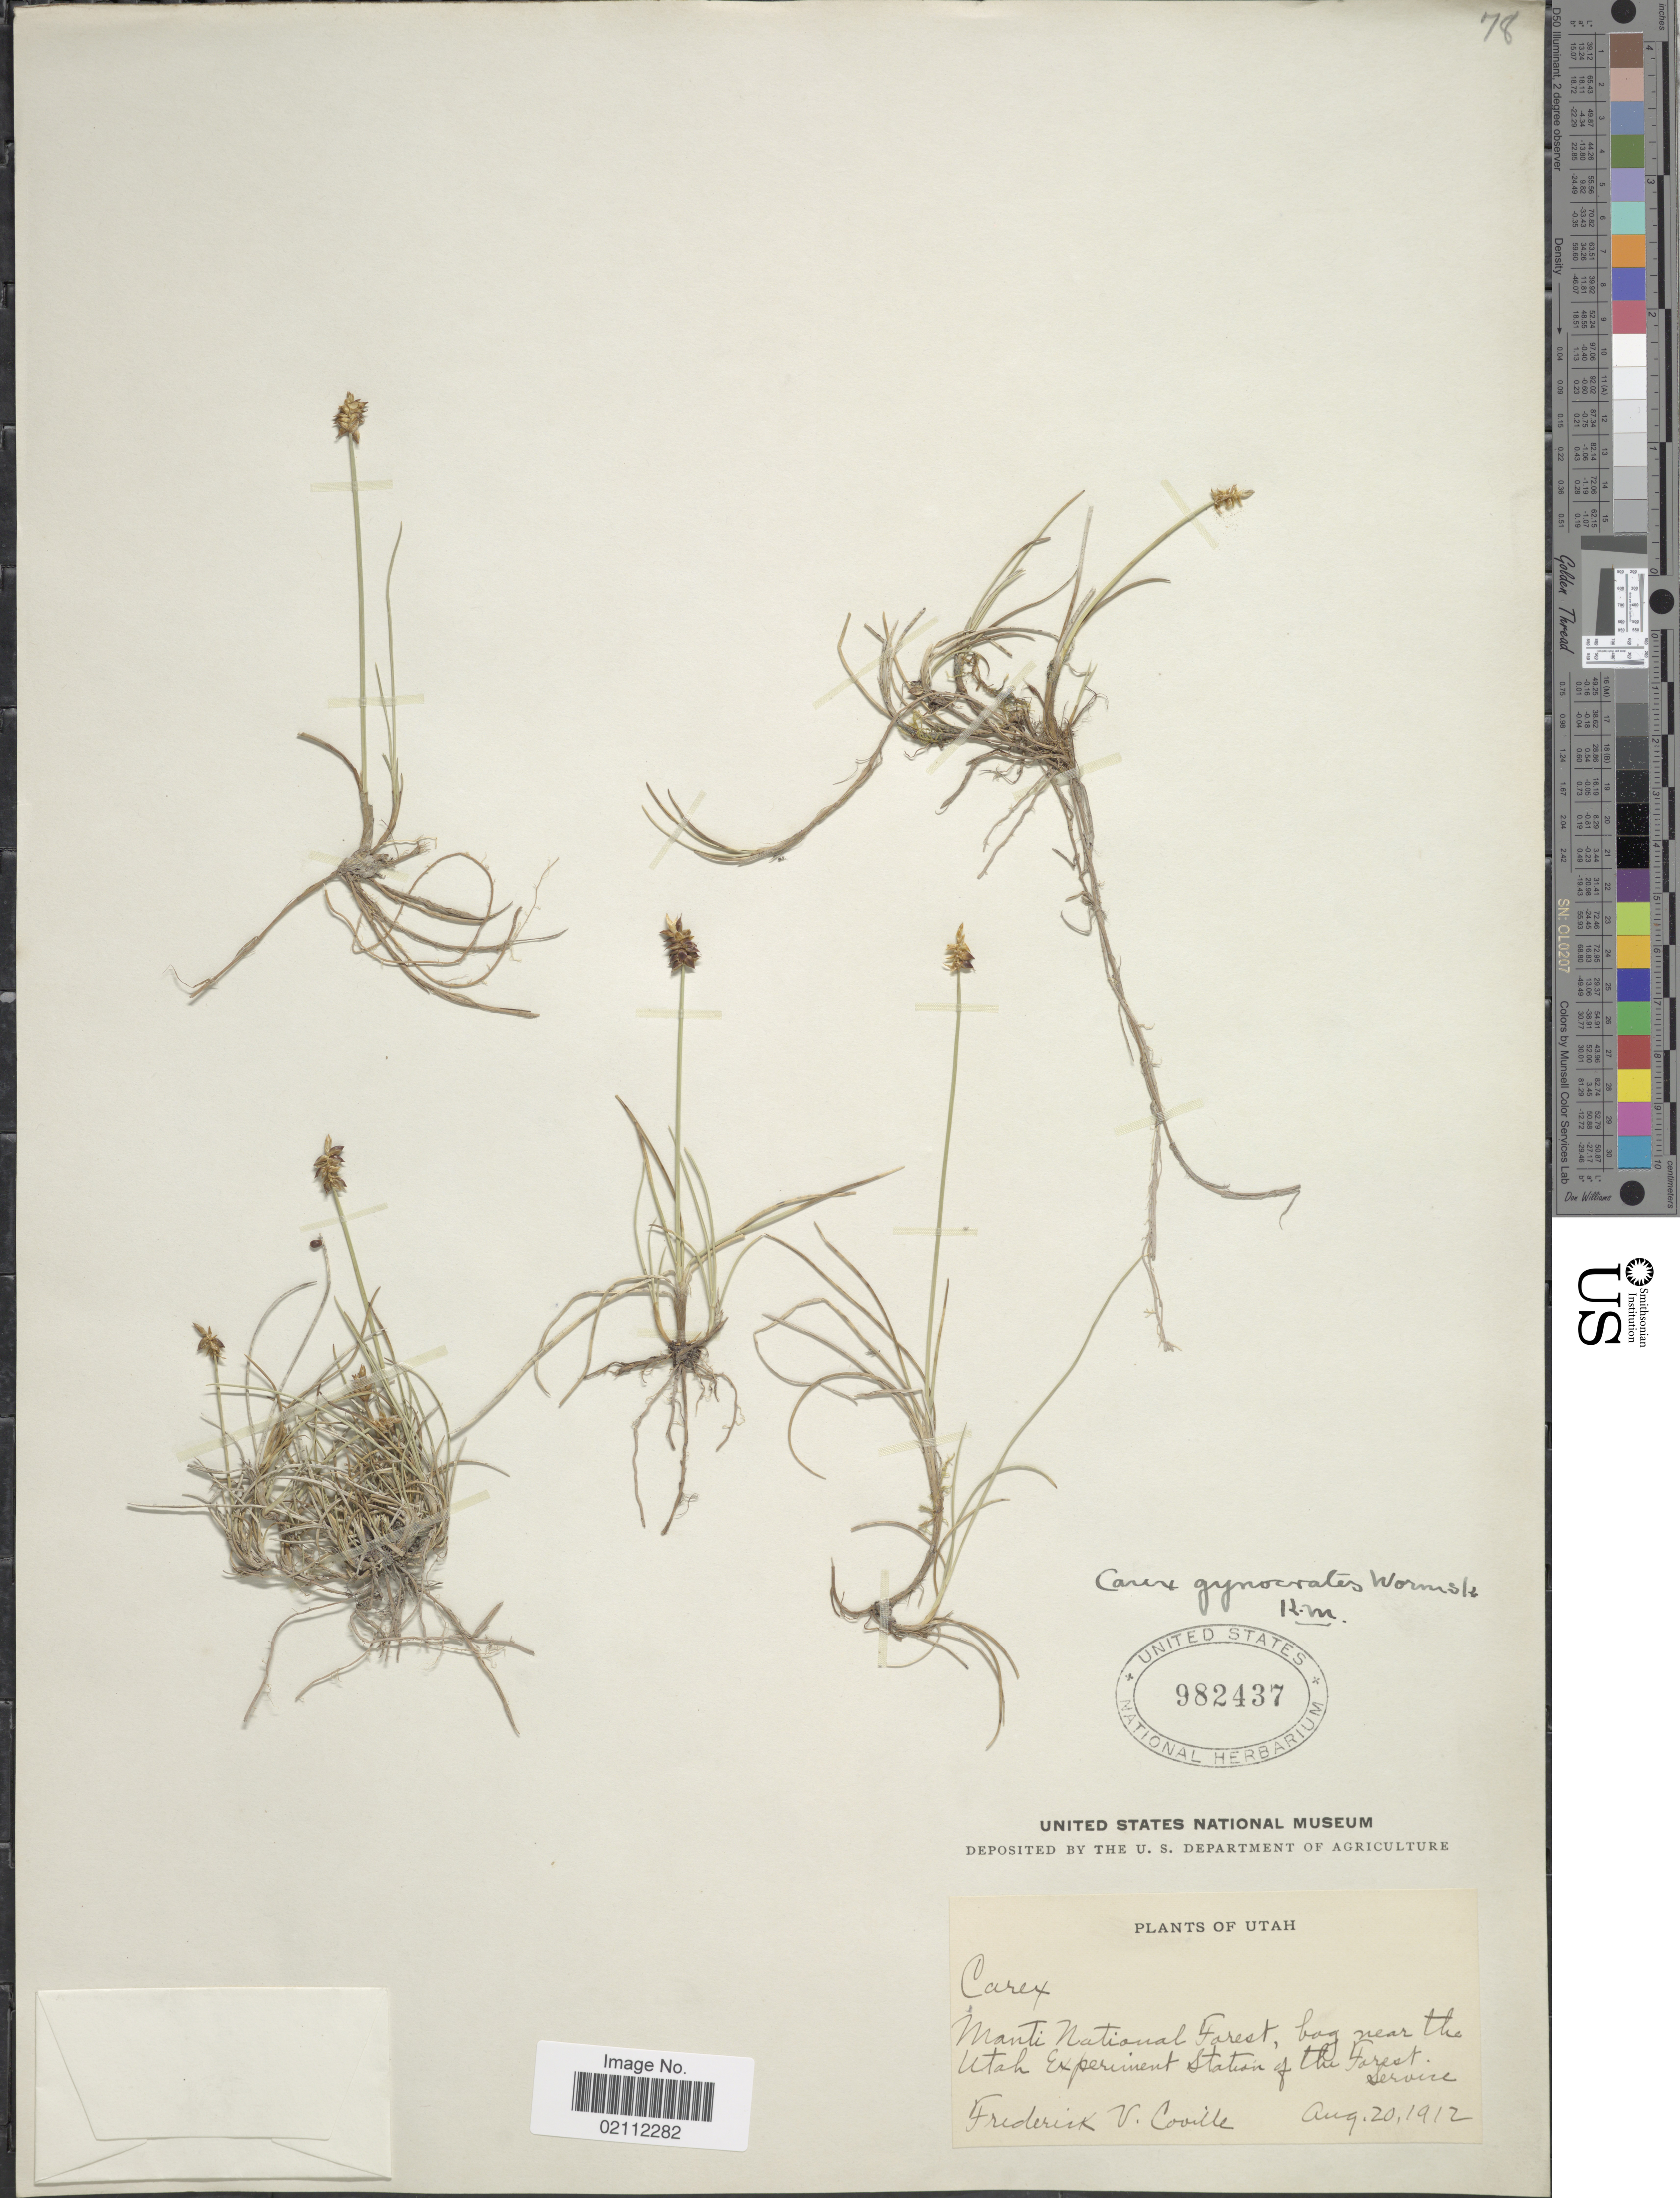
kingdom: Plantae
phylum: Tracheophyta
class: Liliopsida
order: Poales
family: Cyperaceae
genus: Carex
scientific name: Carex nardina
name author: (Hornem.) Fr.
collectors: F. V. Coville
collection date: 1912-08-20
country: United States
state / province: Utah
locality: Manti National Forest, near the Utah Experiment Station of the Forest Service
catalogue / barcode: US 982437